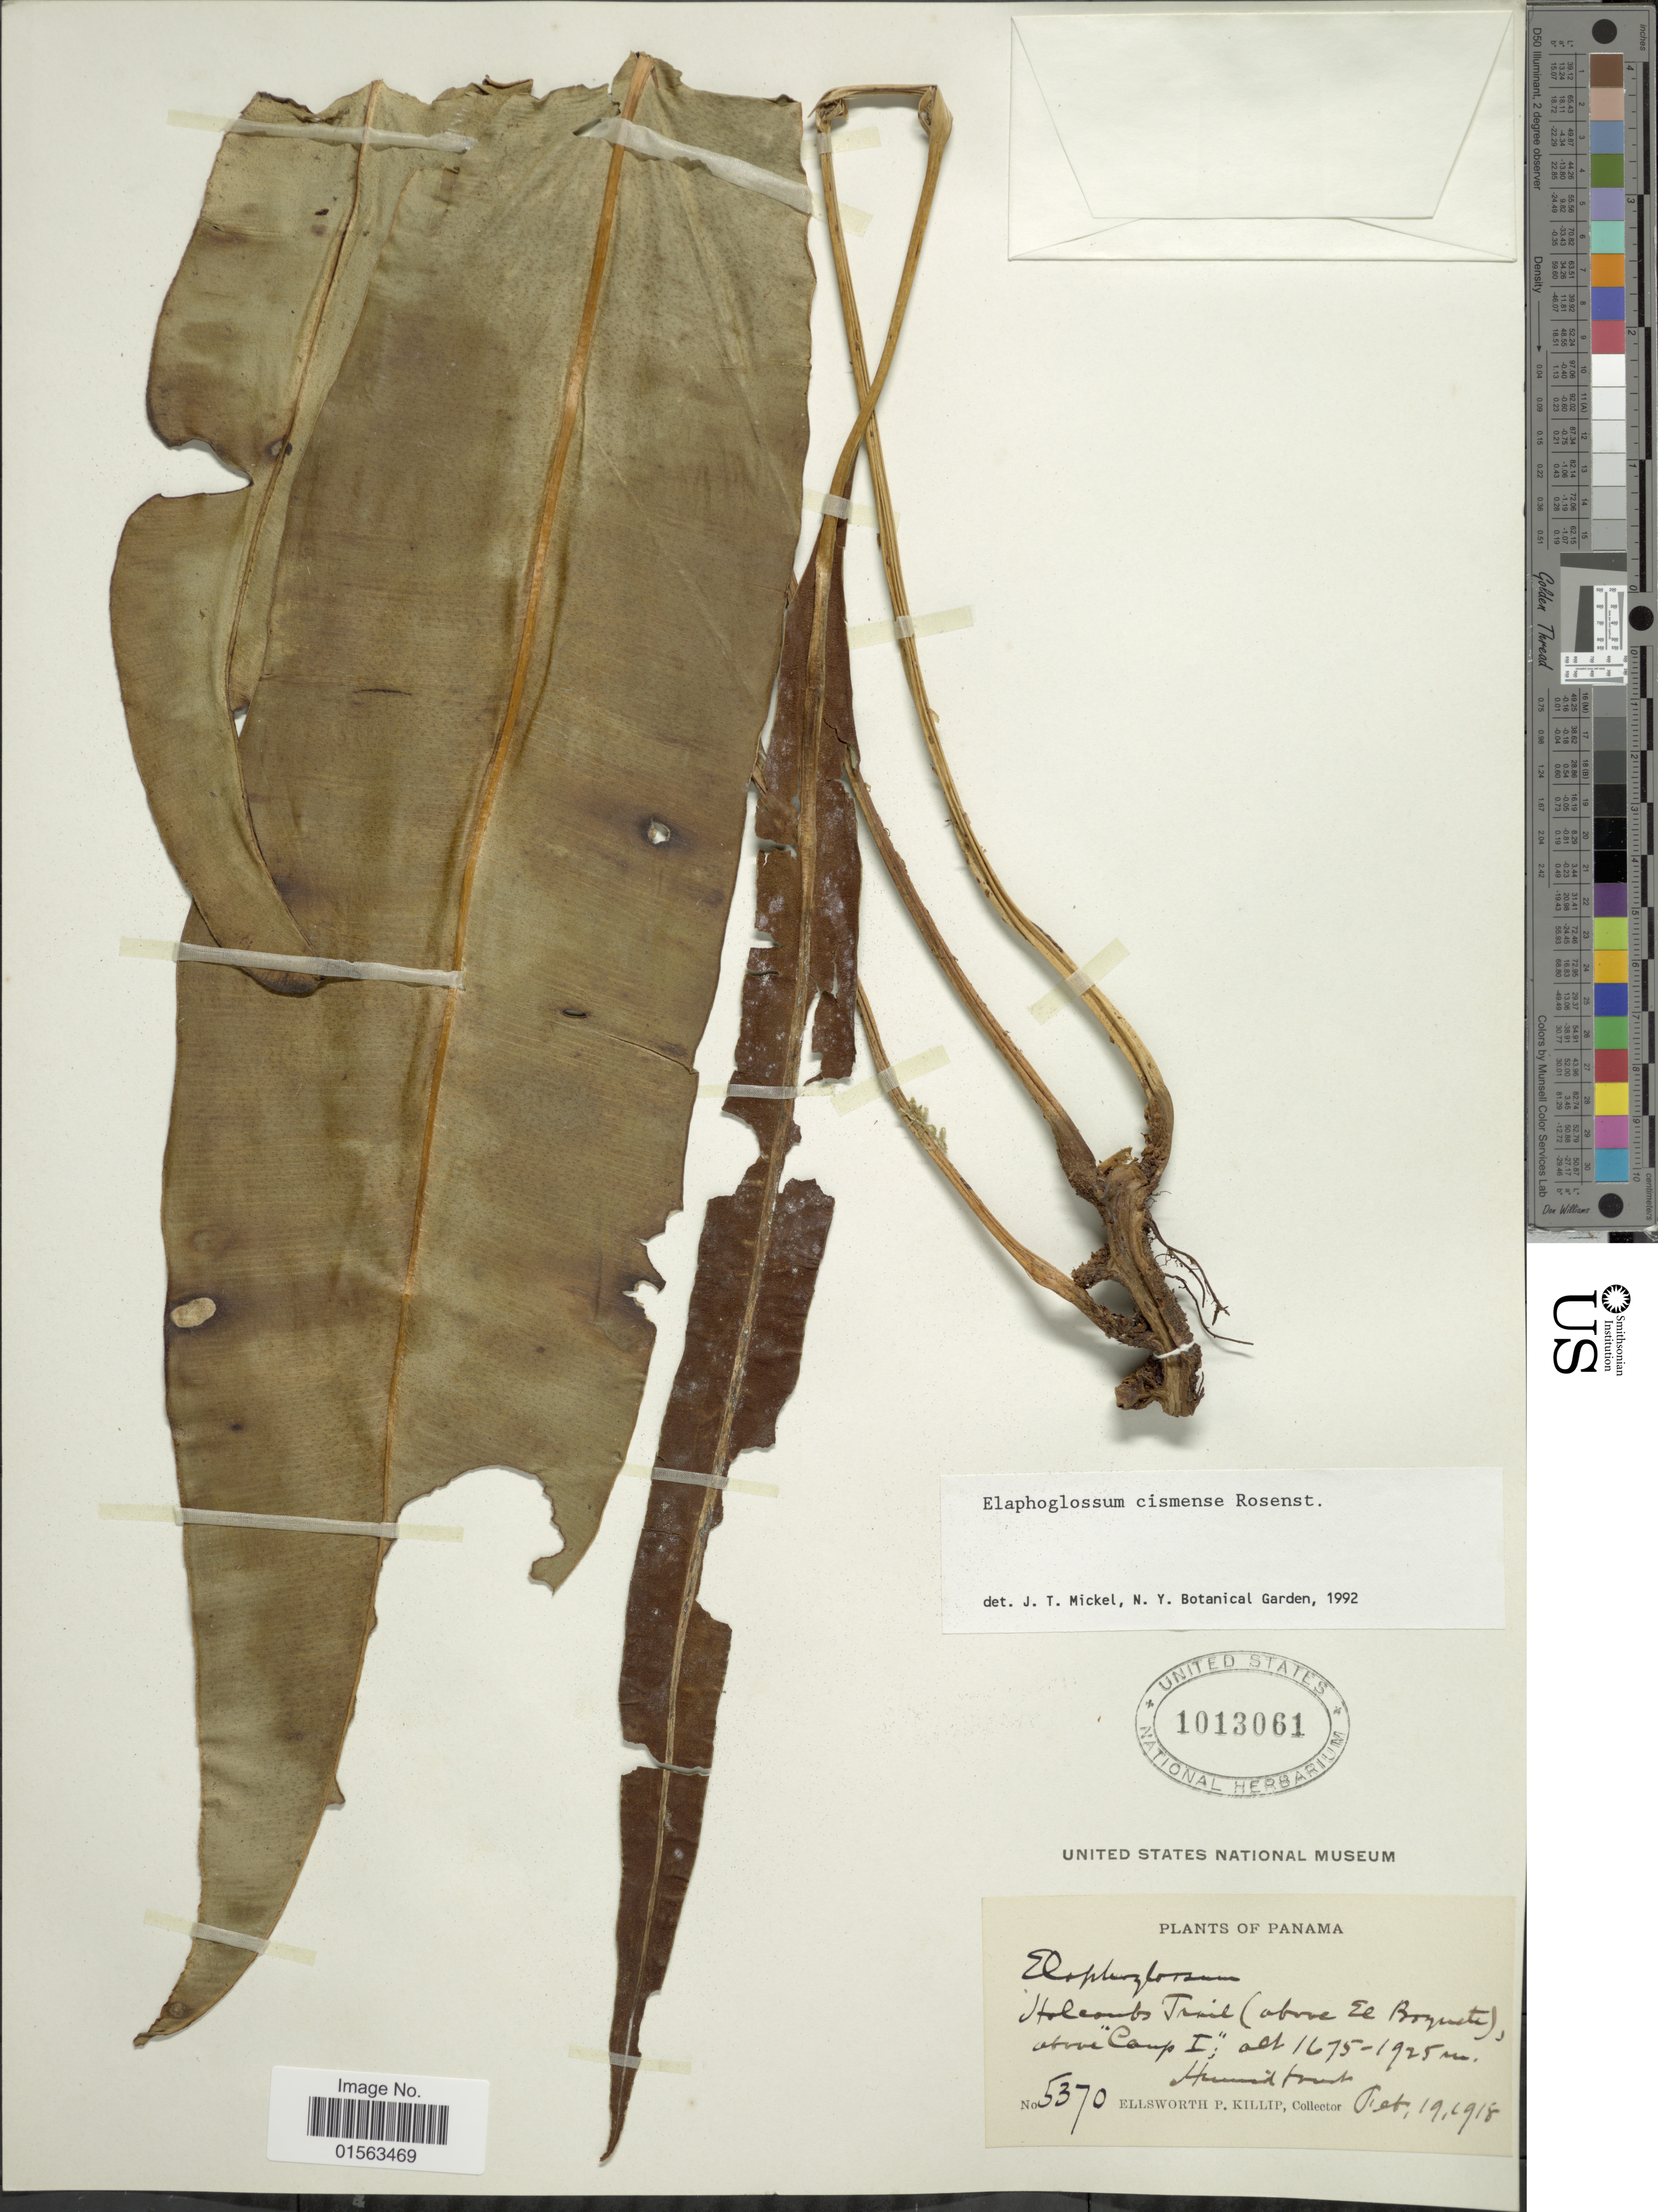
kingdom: Plantae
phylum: Tracheophyta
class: Polypodiopsida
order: Polypodiales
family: Dryopteridaceae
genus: Elaphoglossum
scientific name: Elaphoglossum cismense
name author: Rosenst.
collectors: E. P. Killip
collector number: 5370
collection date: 1918-02-19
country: Panama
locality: Holcomb's trail (above El Boquete), above Camp 1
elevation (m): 1675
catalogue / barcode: US 1013061